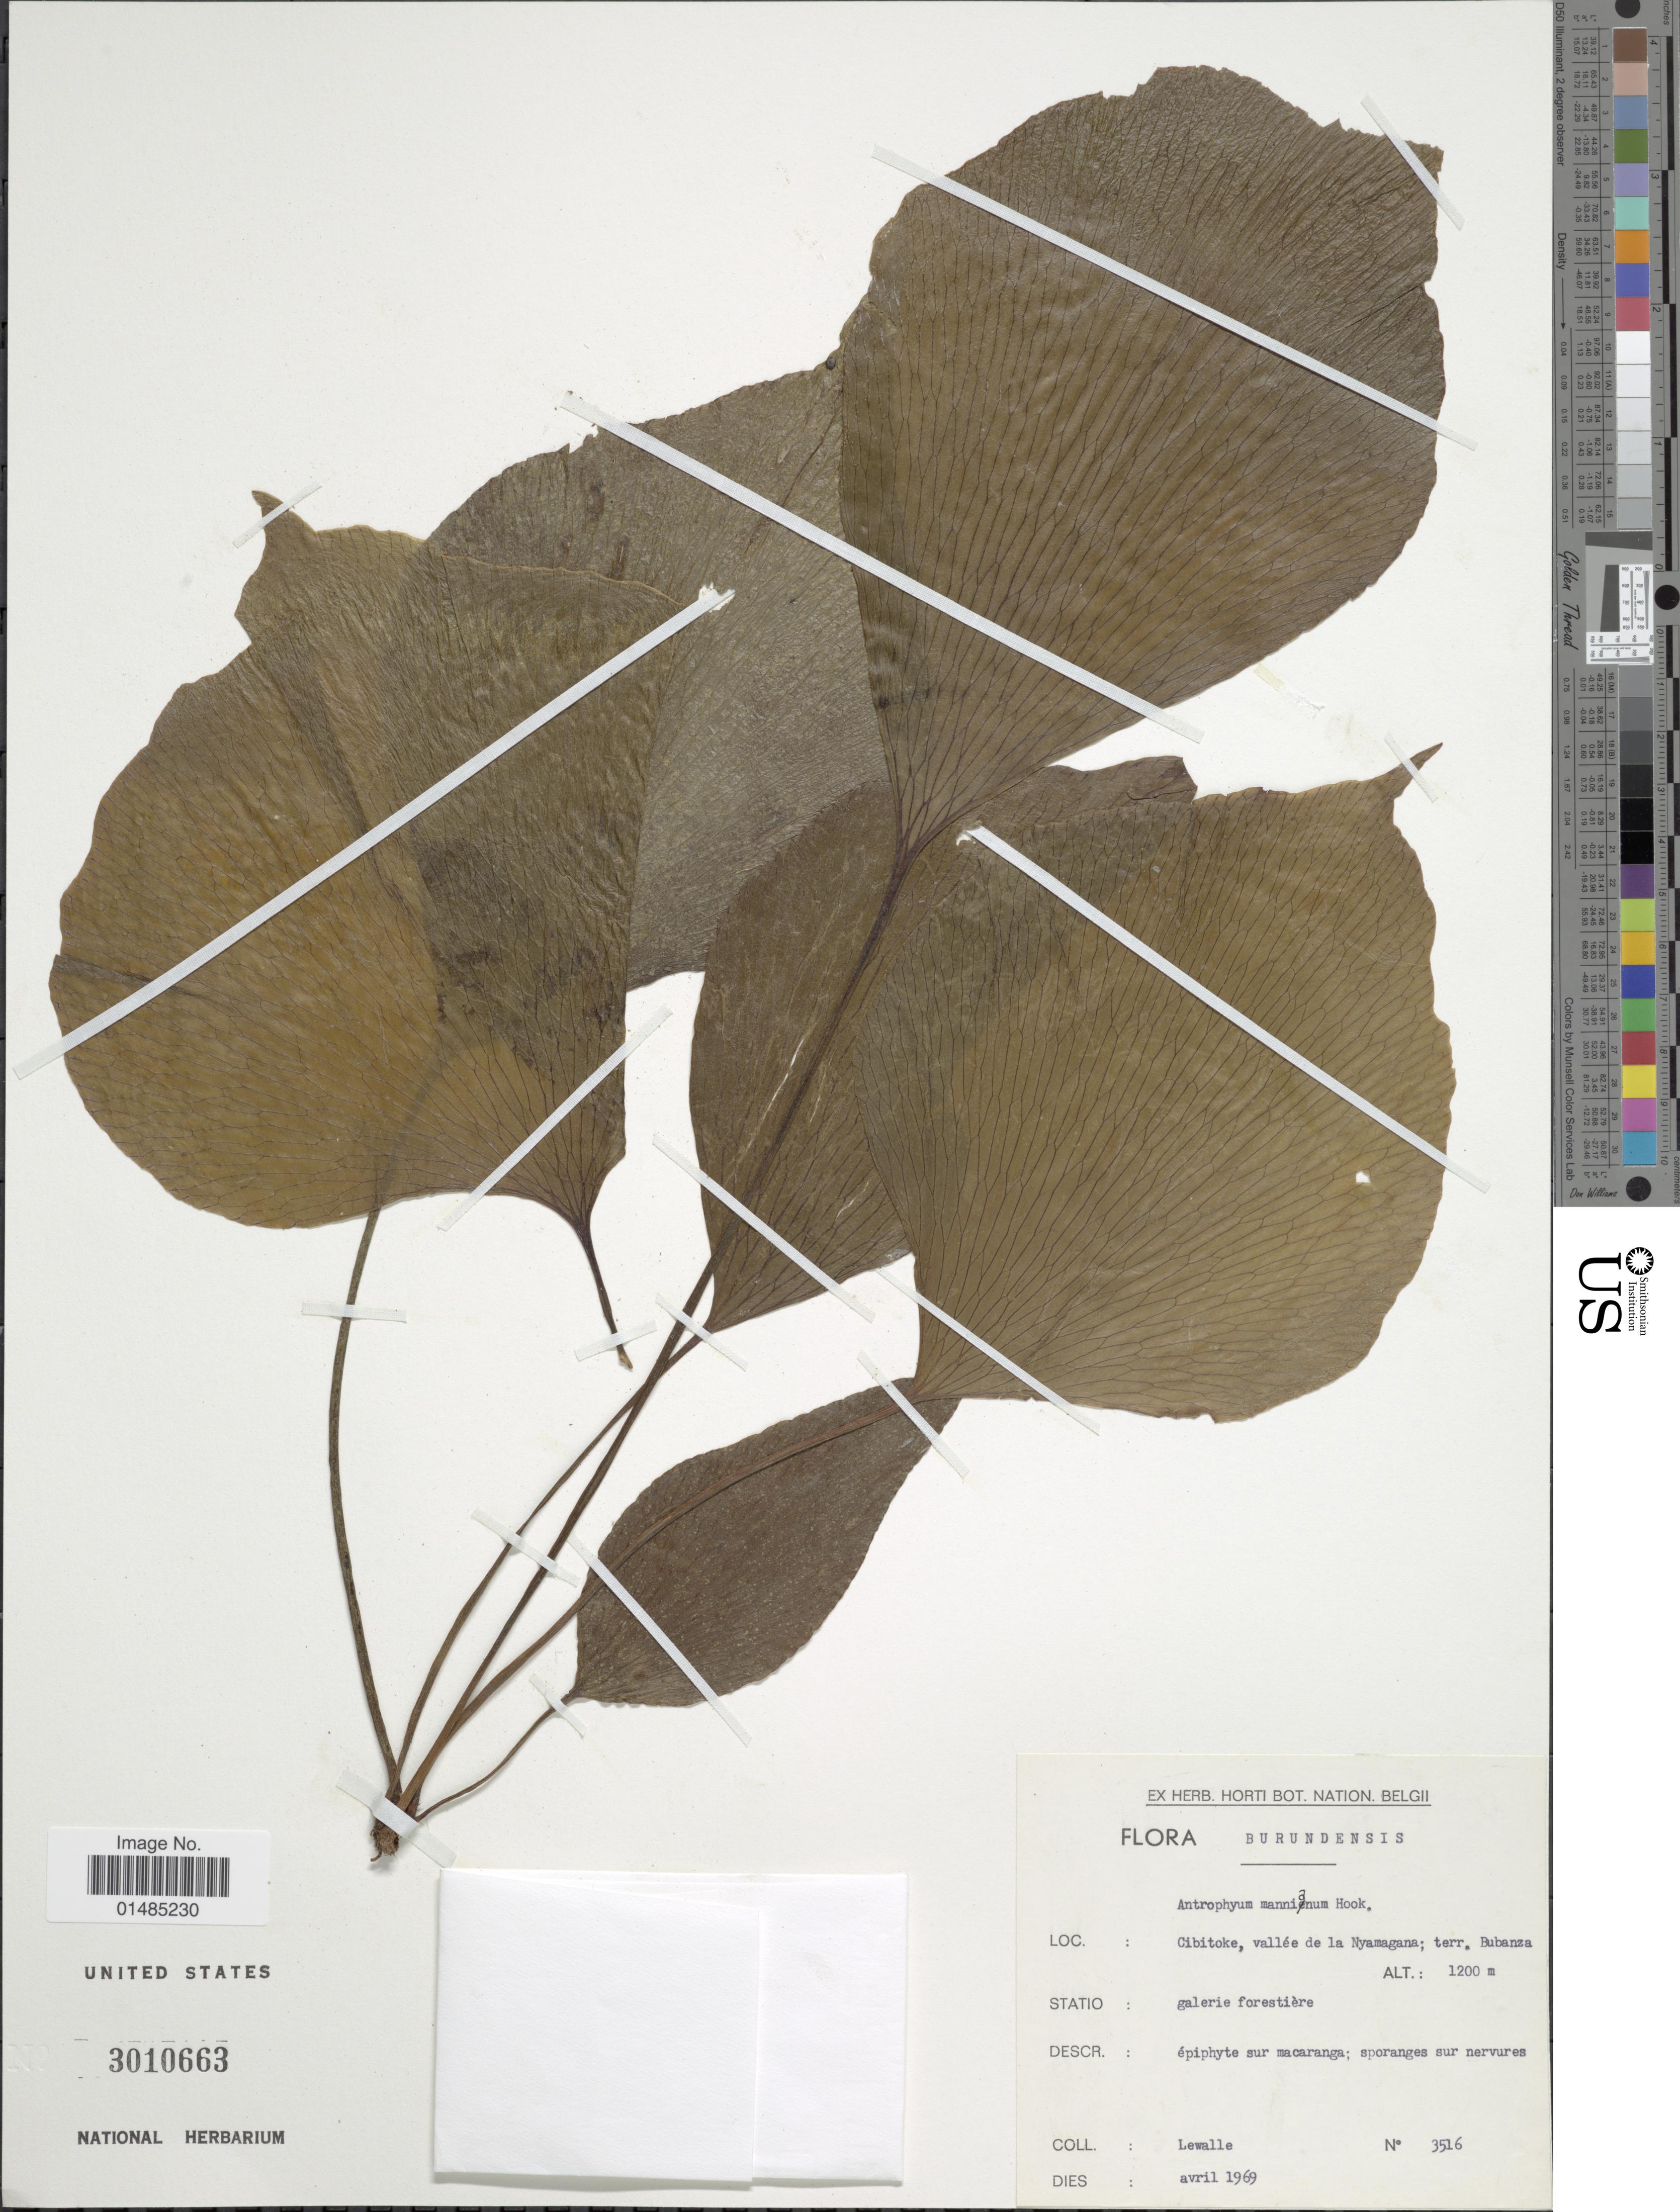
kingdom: Plantae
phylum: Tracheophyta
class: Polypodiopsida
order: Polypodiales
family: Pteridaceae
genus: Antrophyum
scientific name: Antrophyum mannianum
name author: Hook.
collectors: Lewalle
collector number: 3516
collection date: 1969-04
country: Burundi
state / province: Bubanza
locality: Burundensis, Cibitoke, vallée de ka Nyamagana; terr. Bubanza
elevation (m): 1200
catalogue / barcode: US 3010663